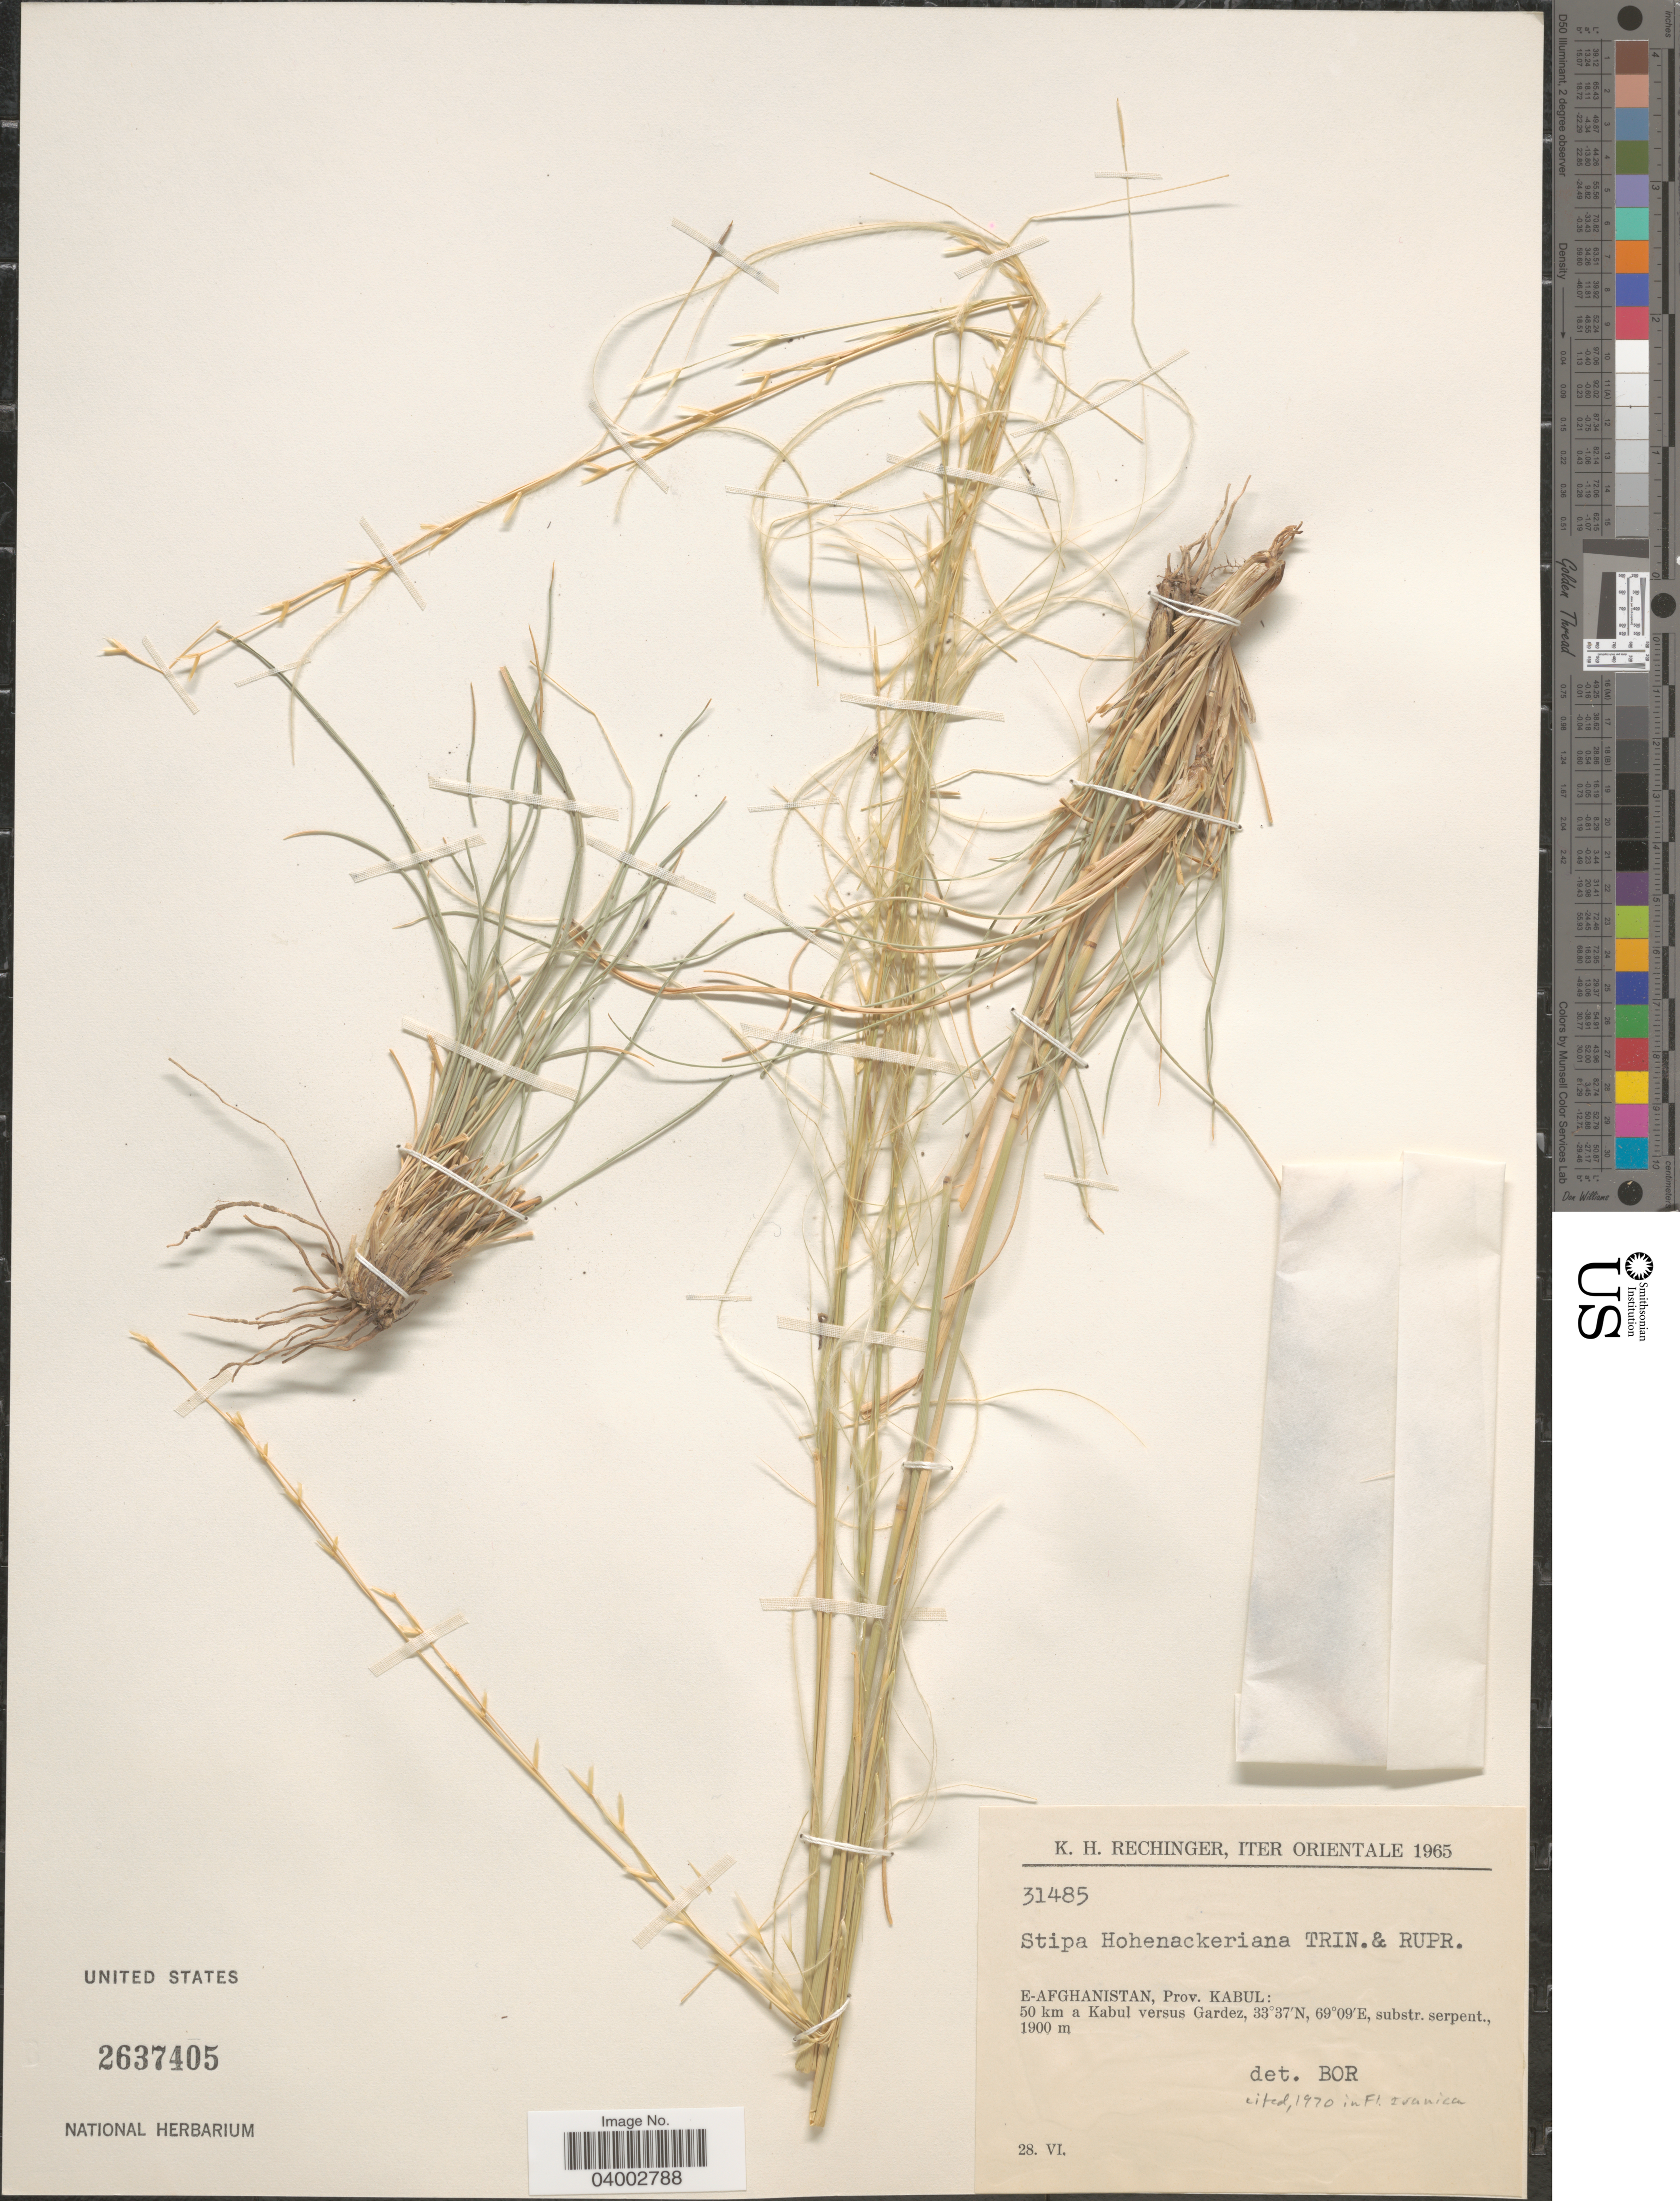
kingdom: Plantae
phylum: Tracheophyta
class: Liliopsida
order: Poales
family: Poaceae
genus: Stipa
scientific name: Stipa hohenackeriana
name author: Trin. & Rupr.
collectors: K. H. Rechinger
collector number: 31485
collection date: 1965-06-28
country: Afghanistan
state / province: Kabul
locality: Iter Orientale. E-Afghanistan: 50 km a Kabul versus Gardez.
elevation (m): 1900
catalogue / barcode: US 2637405